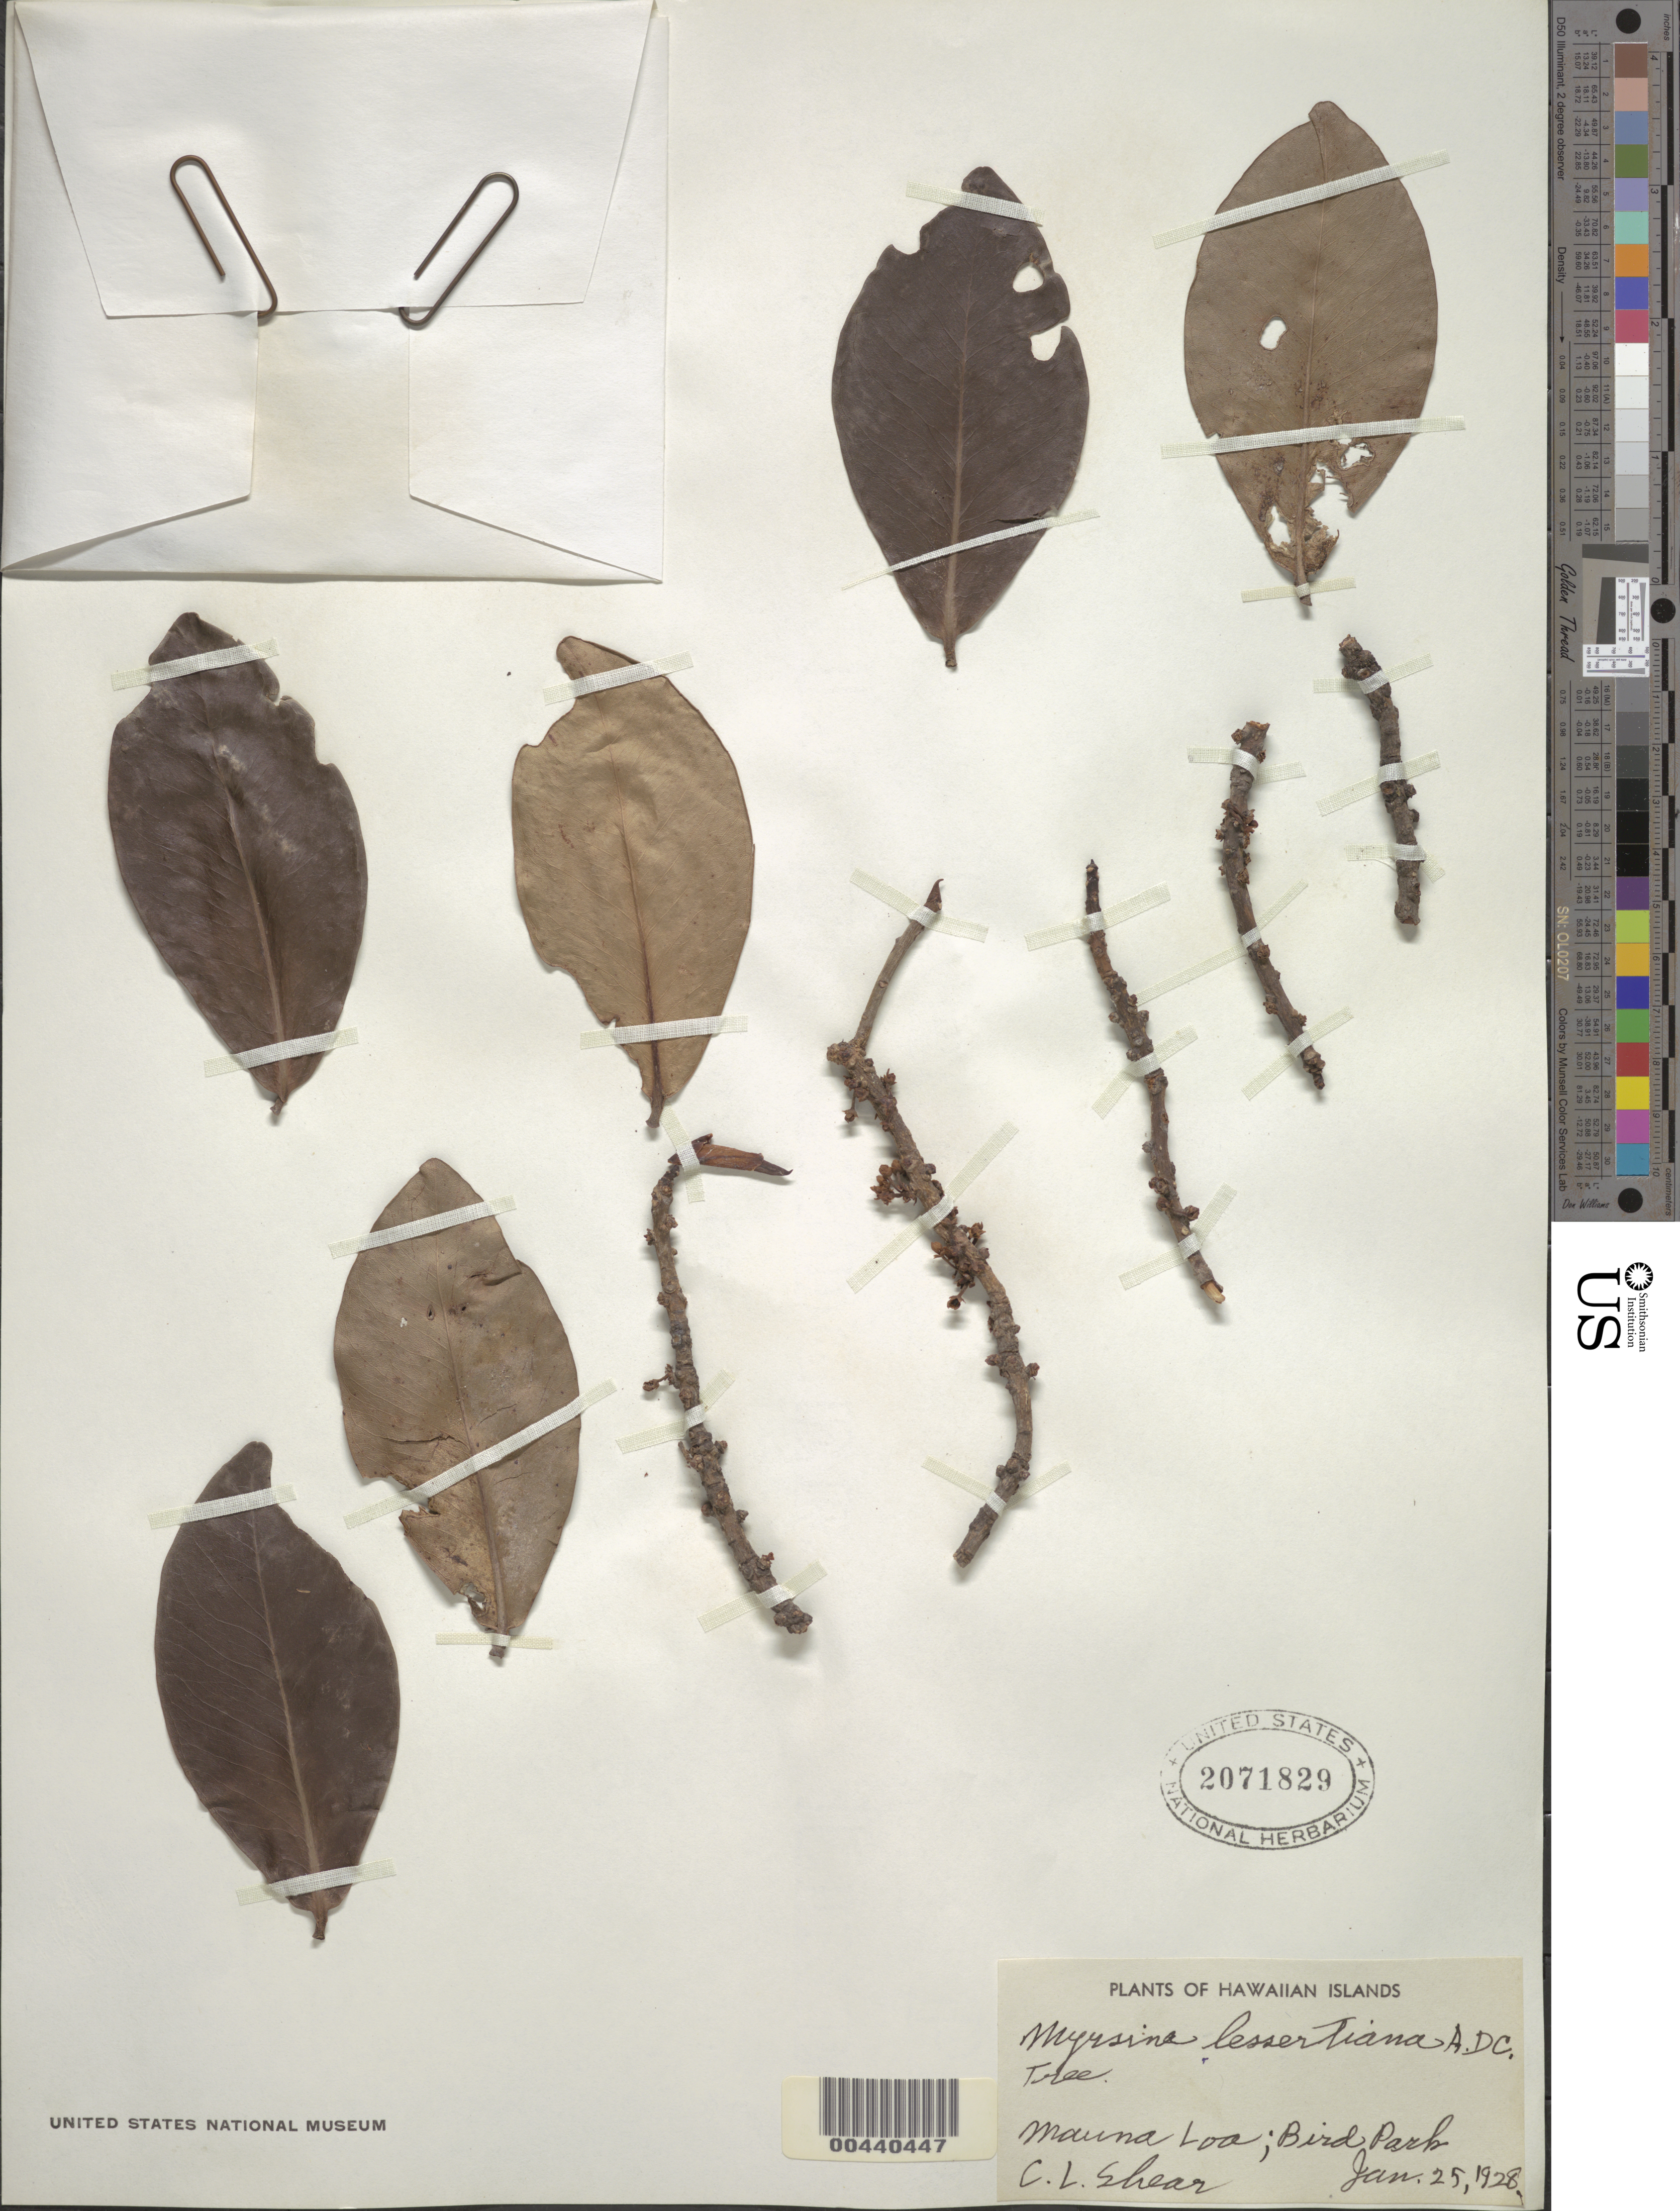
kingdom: Plantae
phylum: Tracheophyta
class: Magnoliopsida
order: Ericales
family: Primulaceae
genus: Myrsine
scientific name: Myrsine lessertiana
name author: A. DC.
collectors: C. L. Shear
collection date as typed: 25 Jan 1928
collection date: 1928-01-25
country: United States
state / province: Hawaii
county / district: Hawaii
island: Hawaii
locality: Mauna Loa; Bird Park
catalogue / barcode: US 2071829